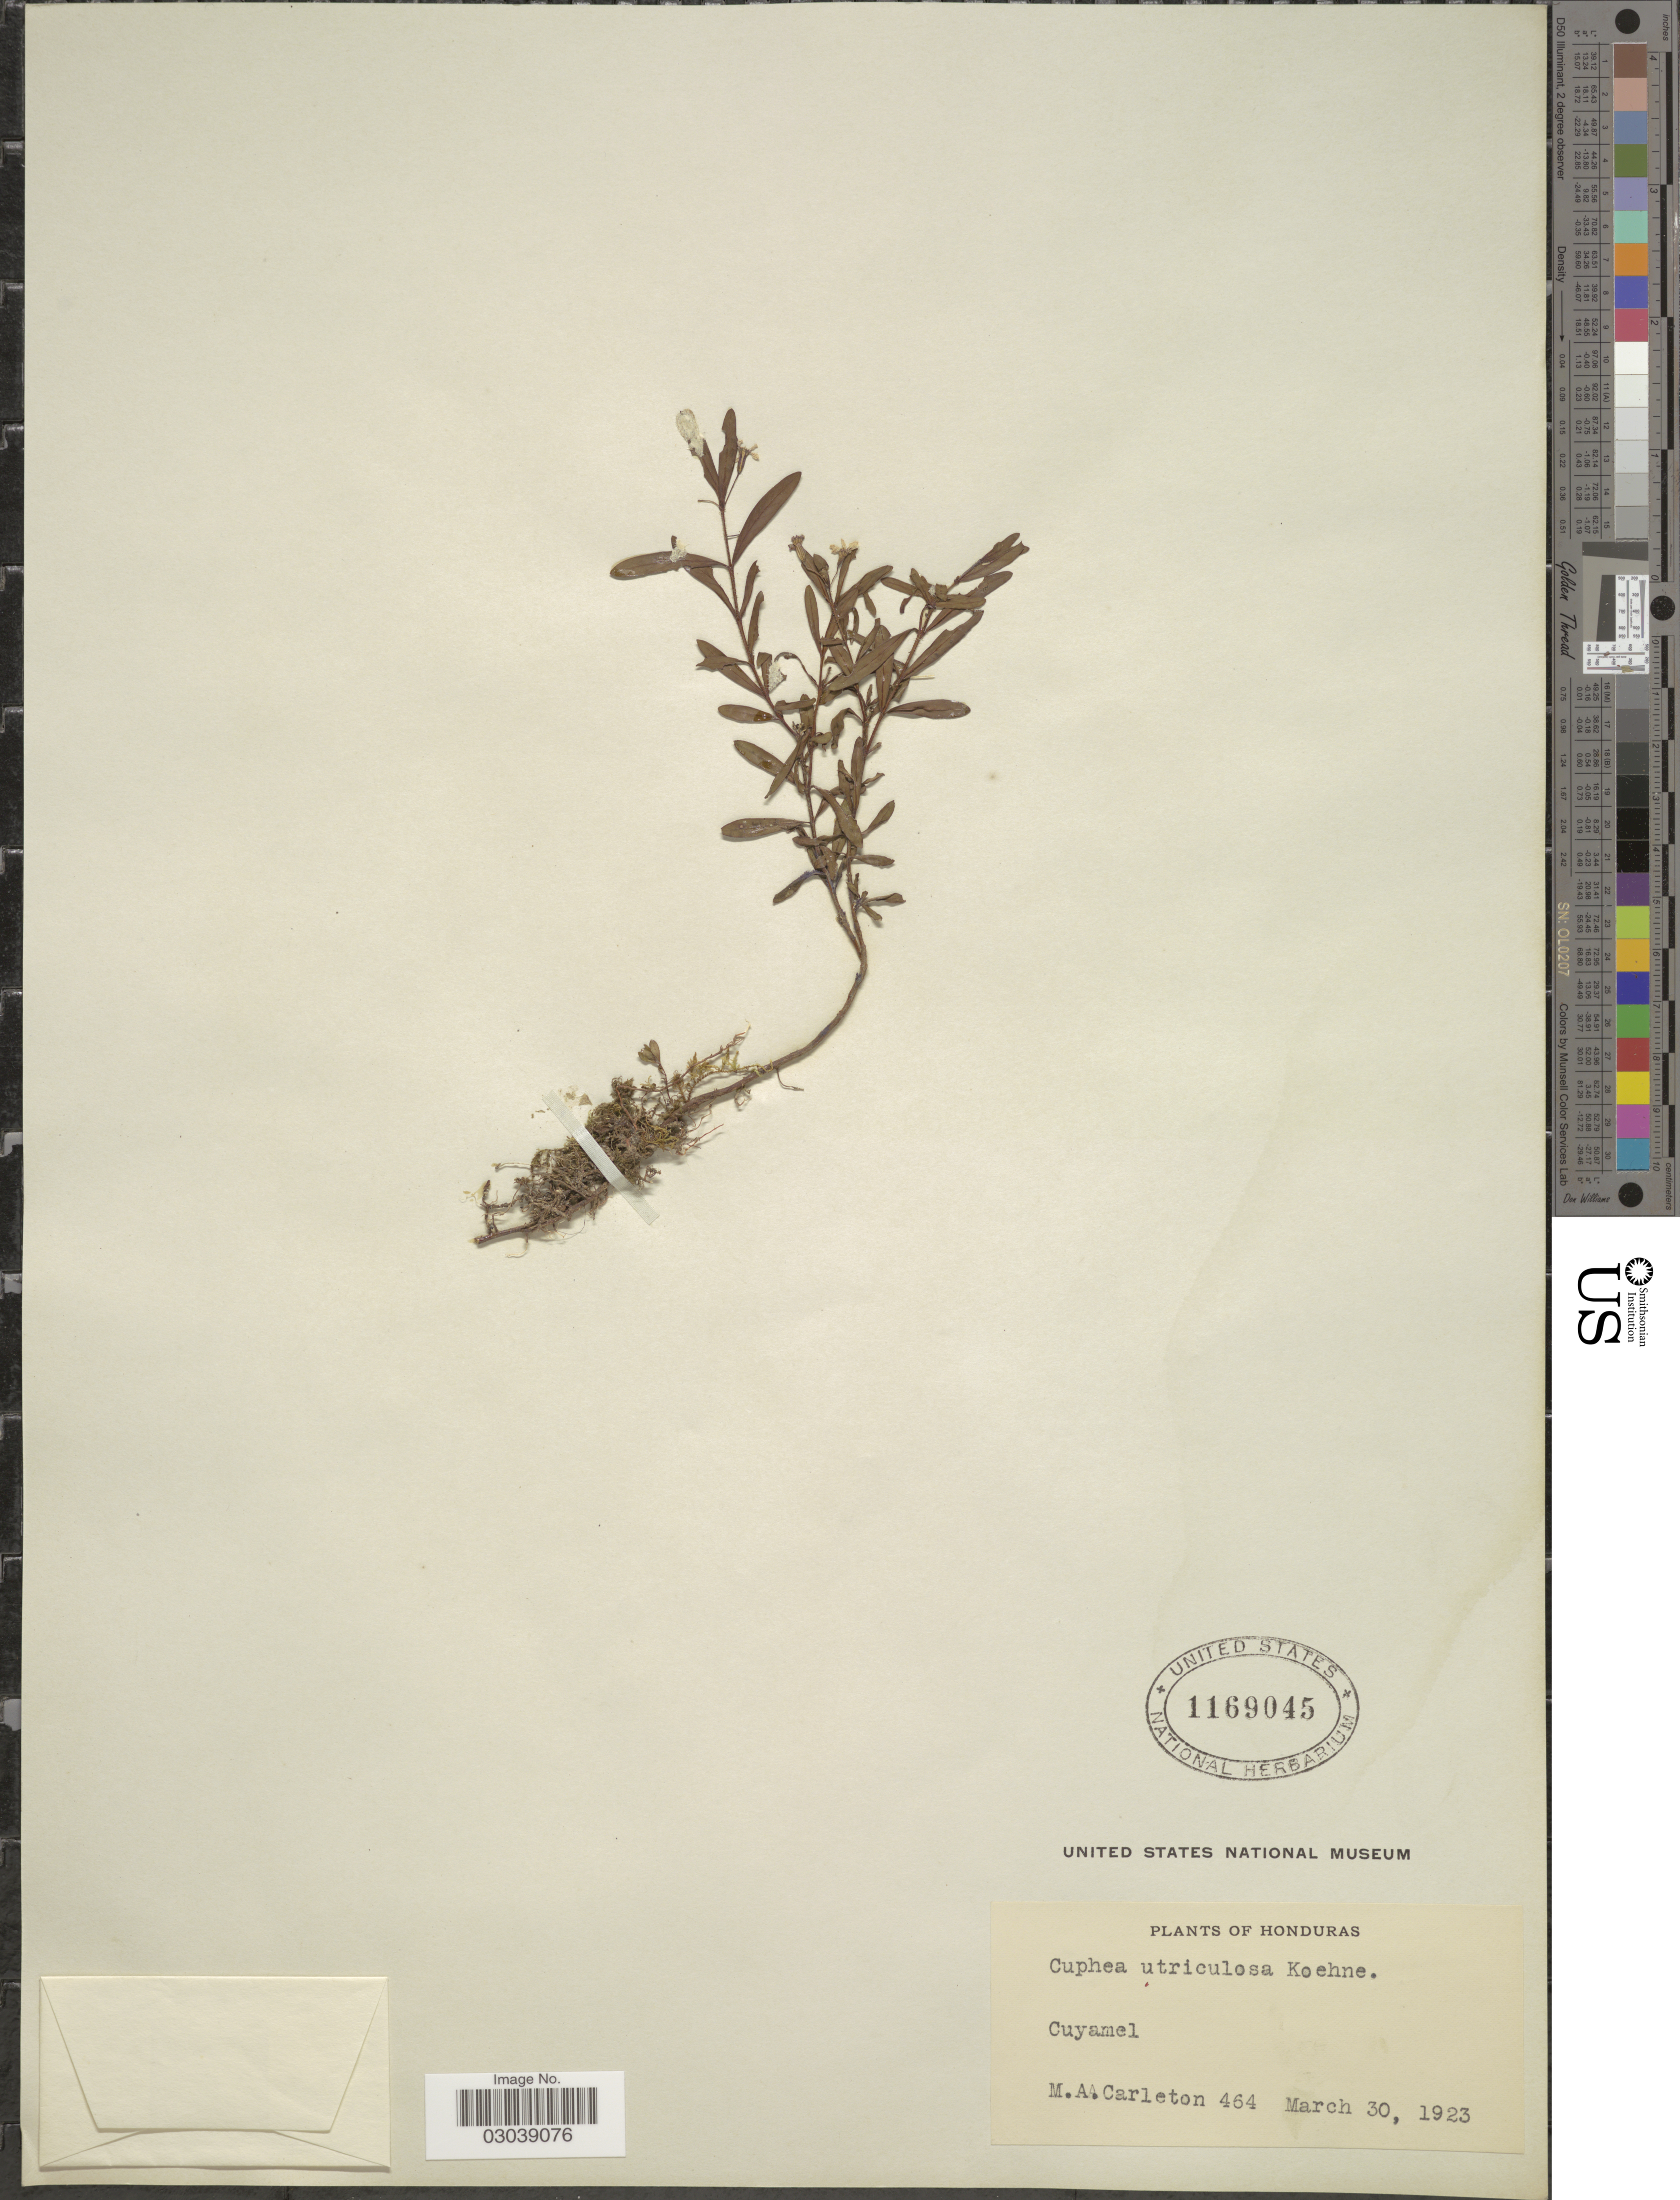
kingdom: Plantae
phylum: Tracheophyta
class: Magnoliopsida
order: Myrtales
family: Lythraceae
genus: Cuphea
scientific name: Cuphea utriculosa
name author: Koehne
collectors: M. A. Carleton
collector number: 464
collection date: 1923-03-30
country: Honduras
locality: Cuyamel.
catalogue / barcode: US 1169045